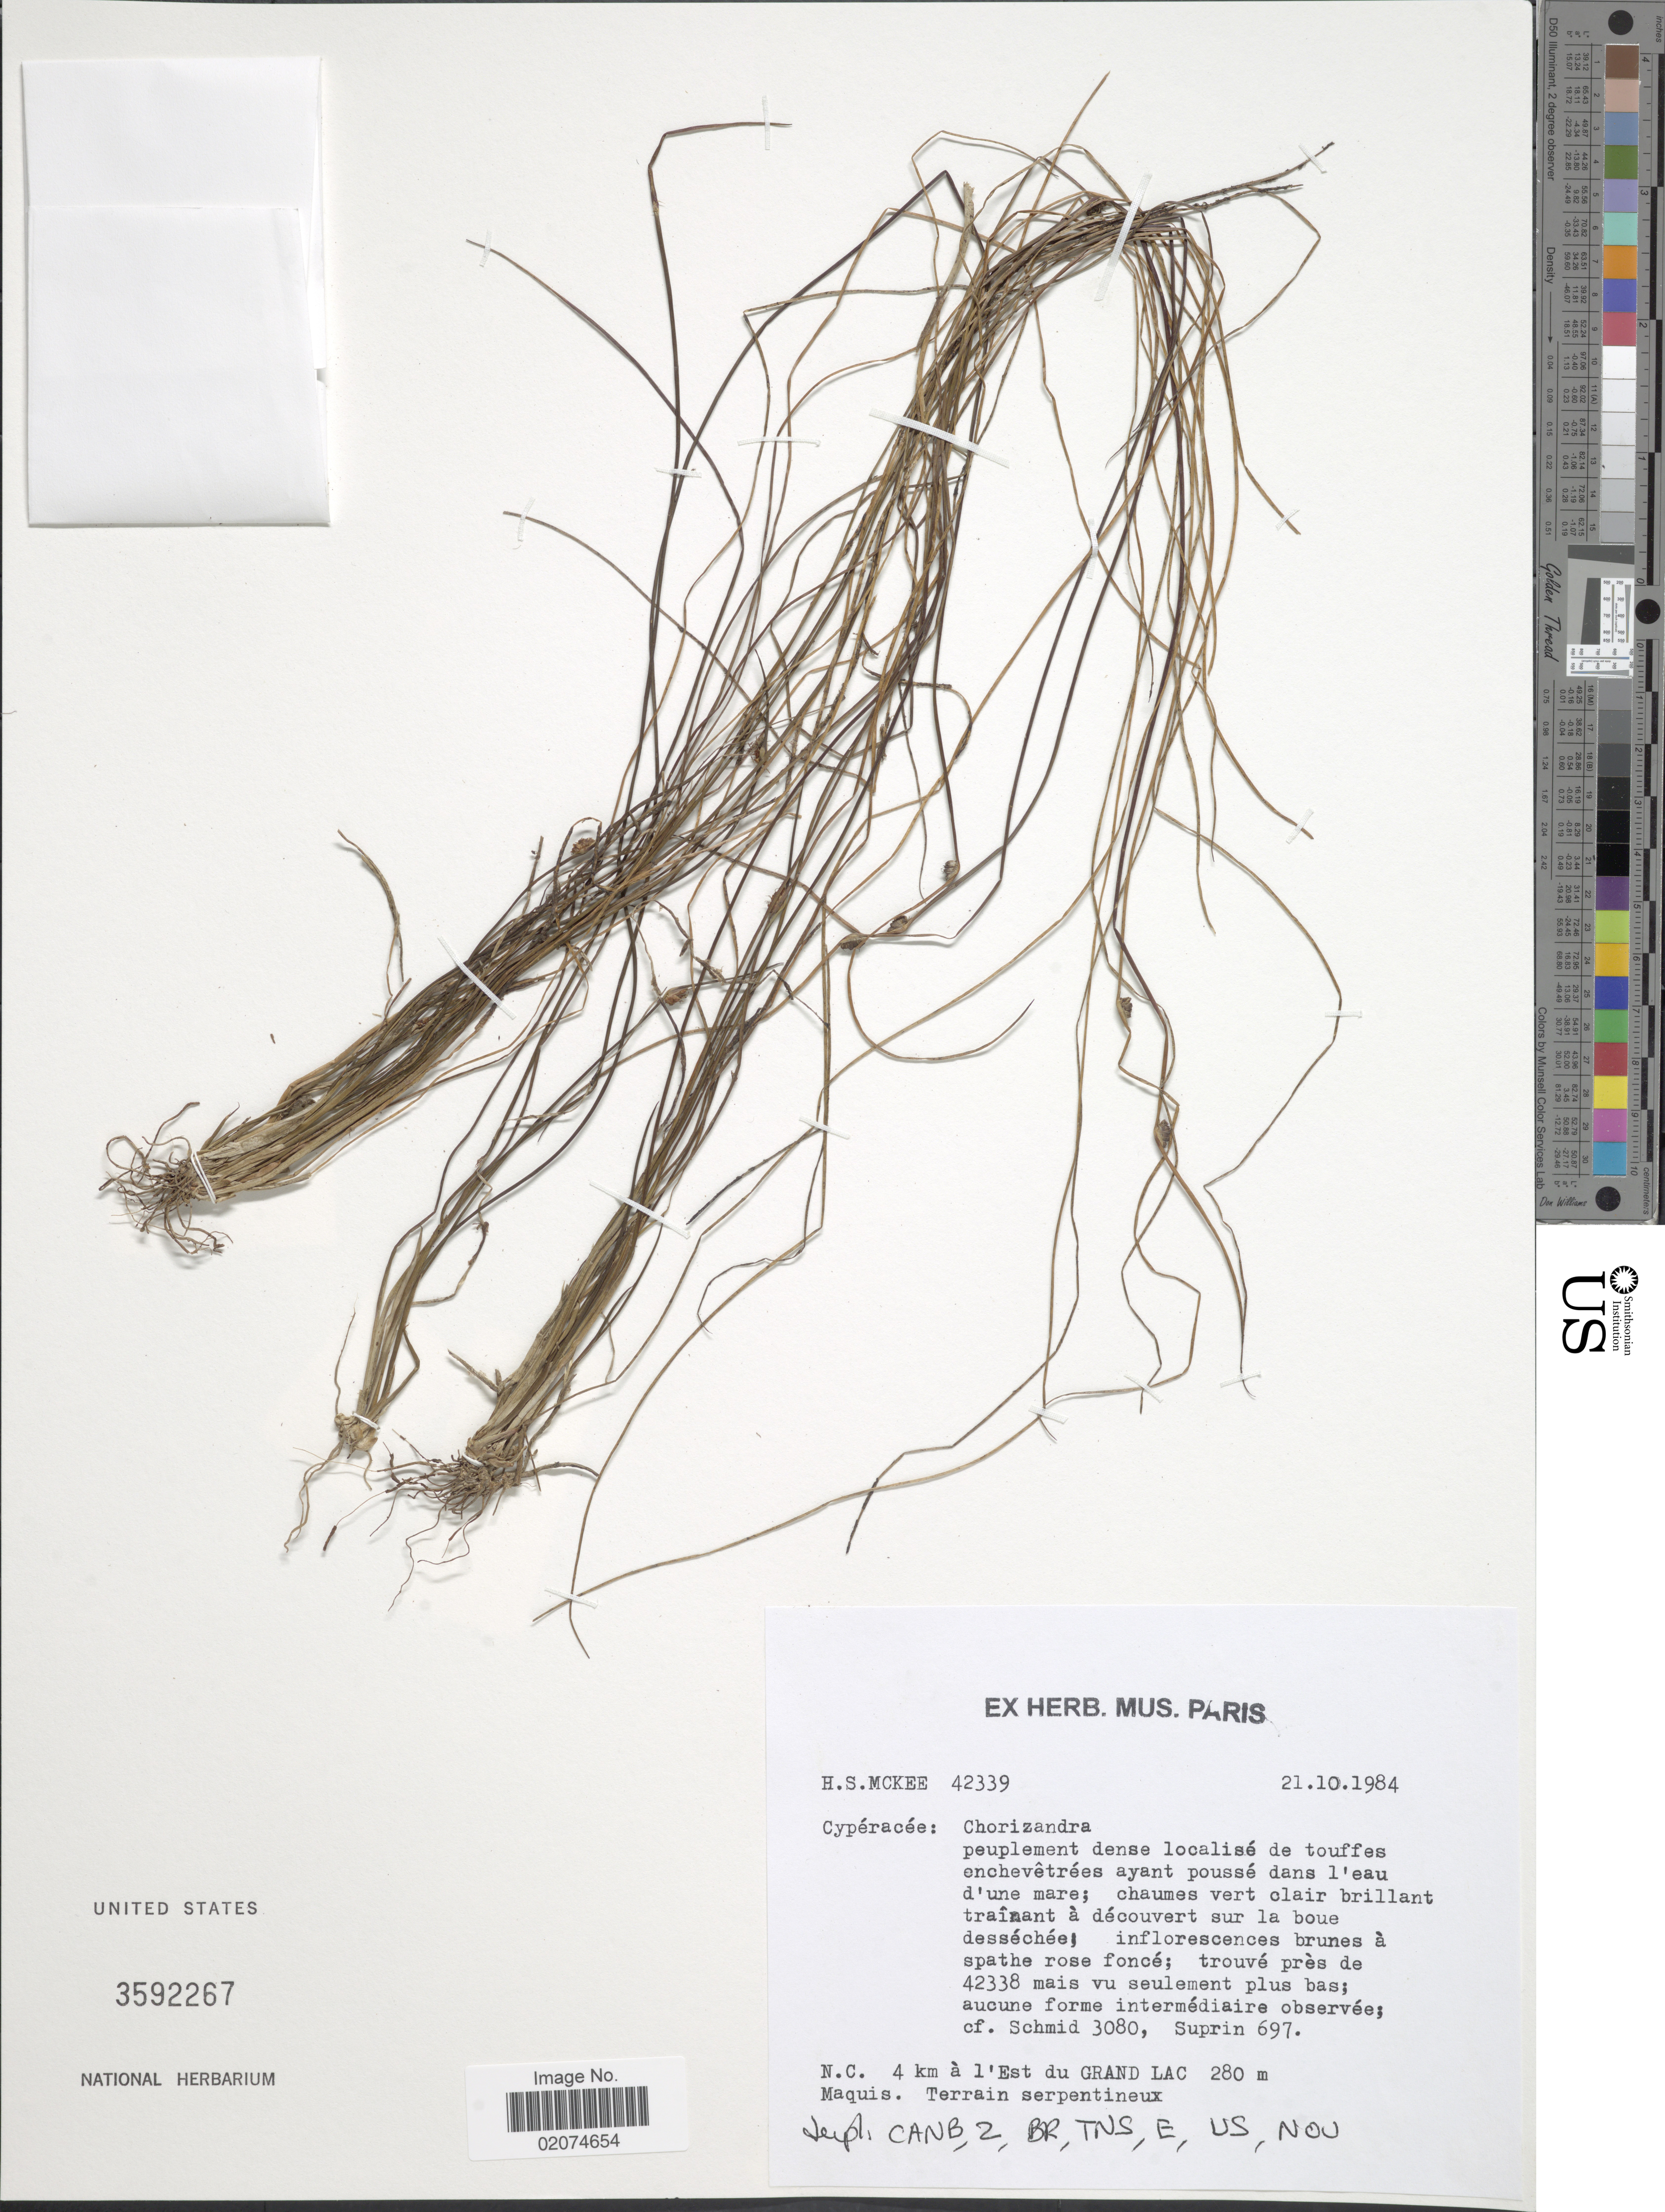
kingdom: Plantae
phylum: Tracheophyta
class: Liliopsida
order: Poales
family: Cyperaceae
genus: Chorizandra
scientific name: Chorizandra cymbaria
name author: R. Br.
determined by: Strong, Mark T., (BOT), Smithsonian Institution - National Museum of Natural History (UNITED STATES)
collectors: H. S. McKee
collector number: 42339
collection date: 1984-10-21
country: New Caledonia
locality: N.C. 4 km a l'est d u Grand Lac. Terrain serpentineux.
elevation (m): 280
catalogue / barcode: US 3592267